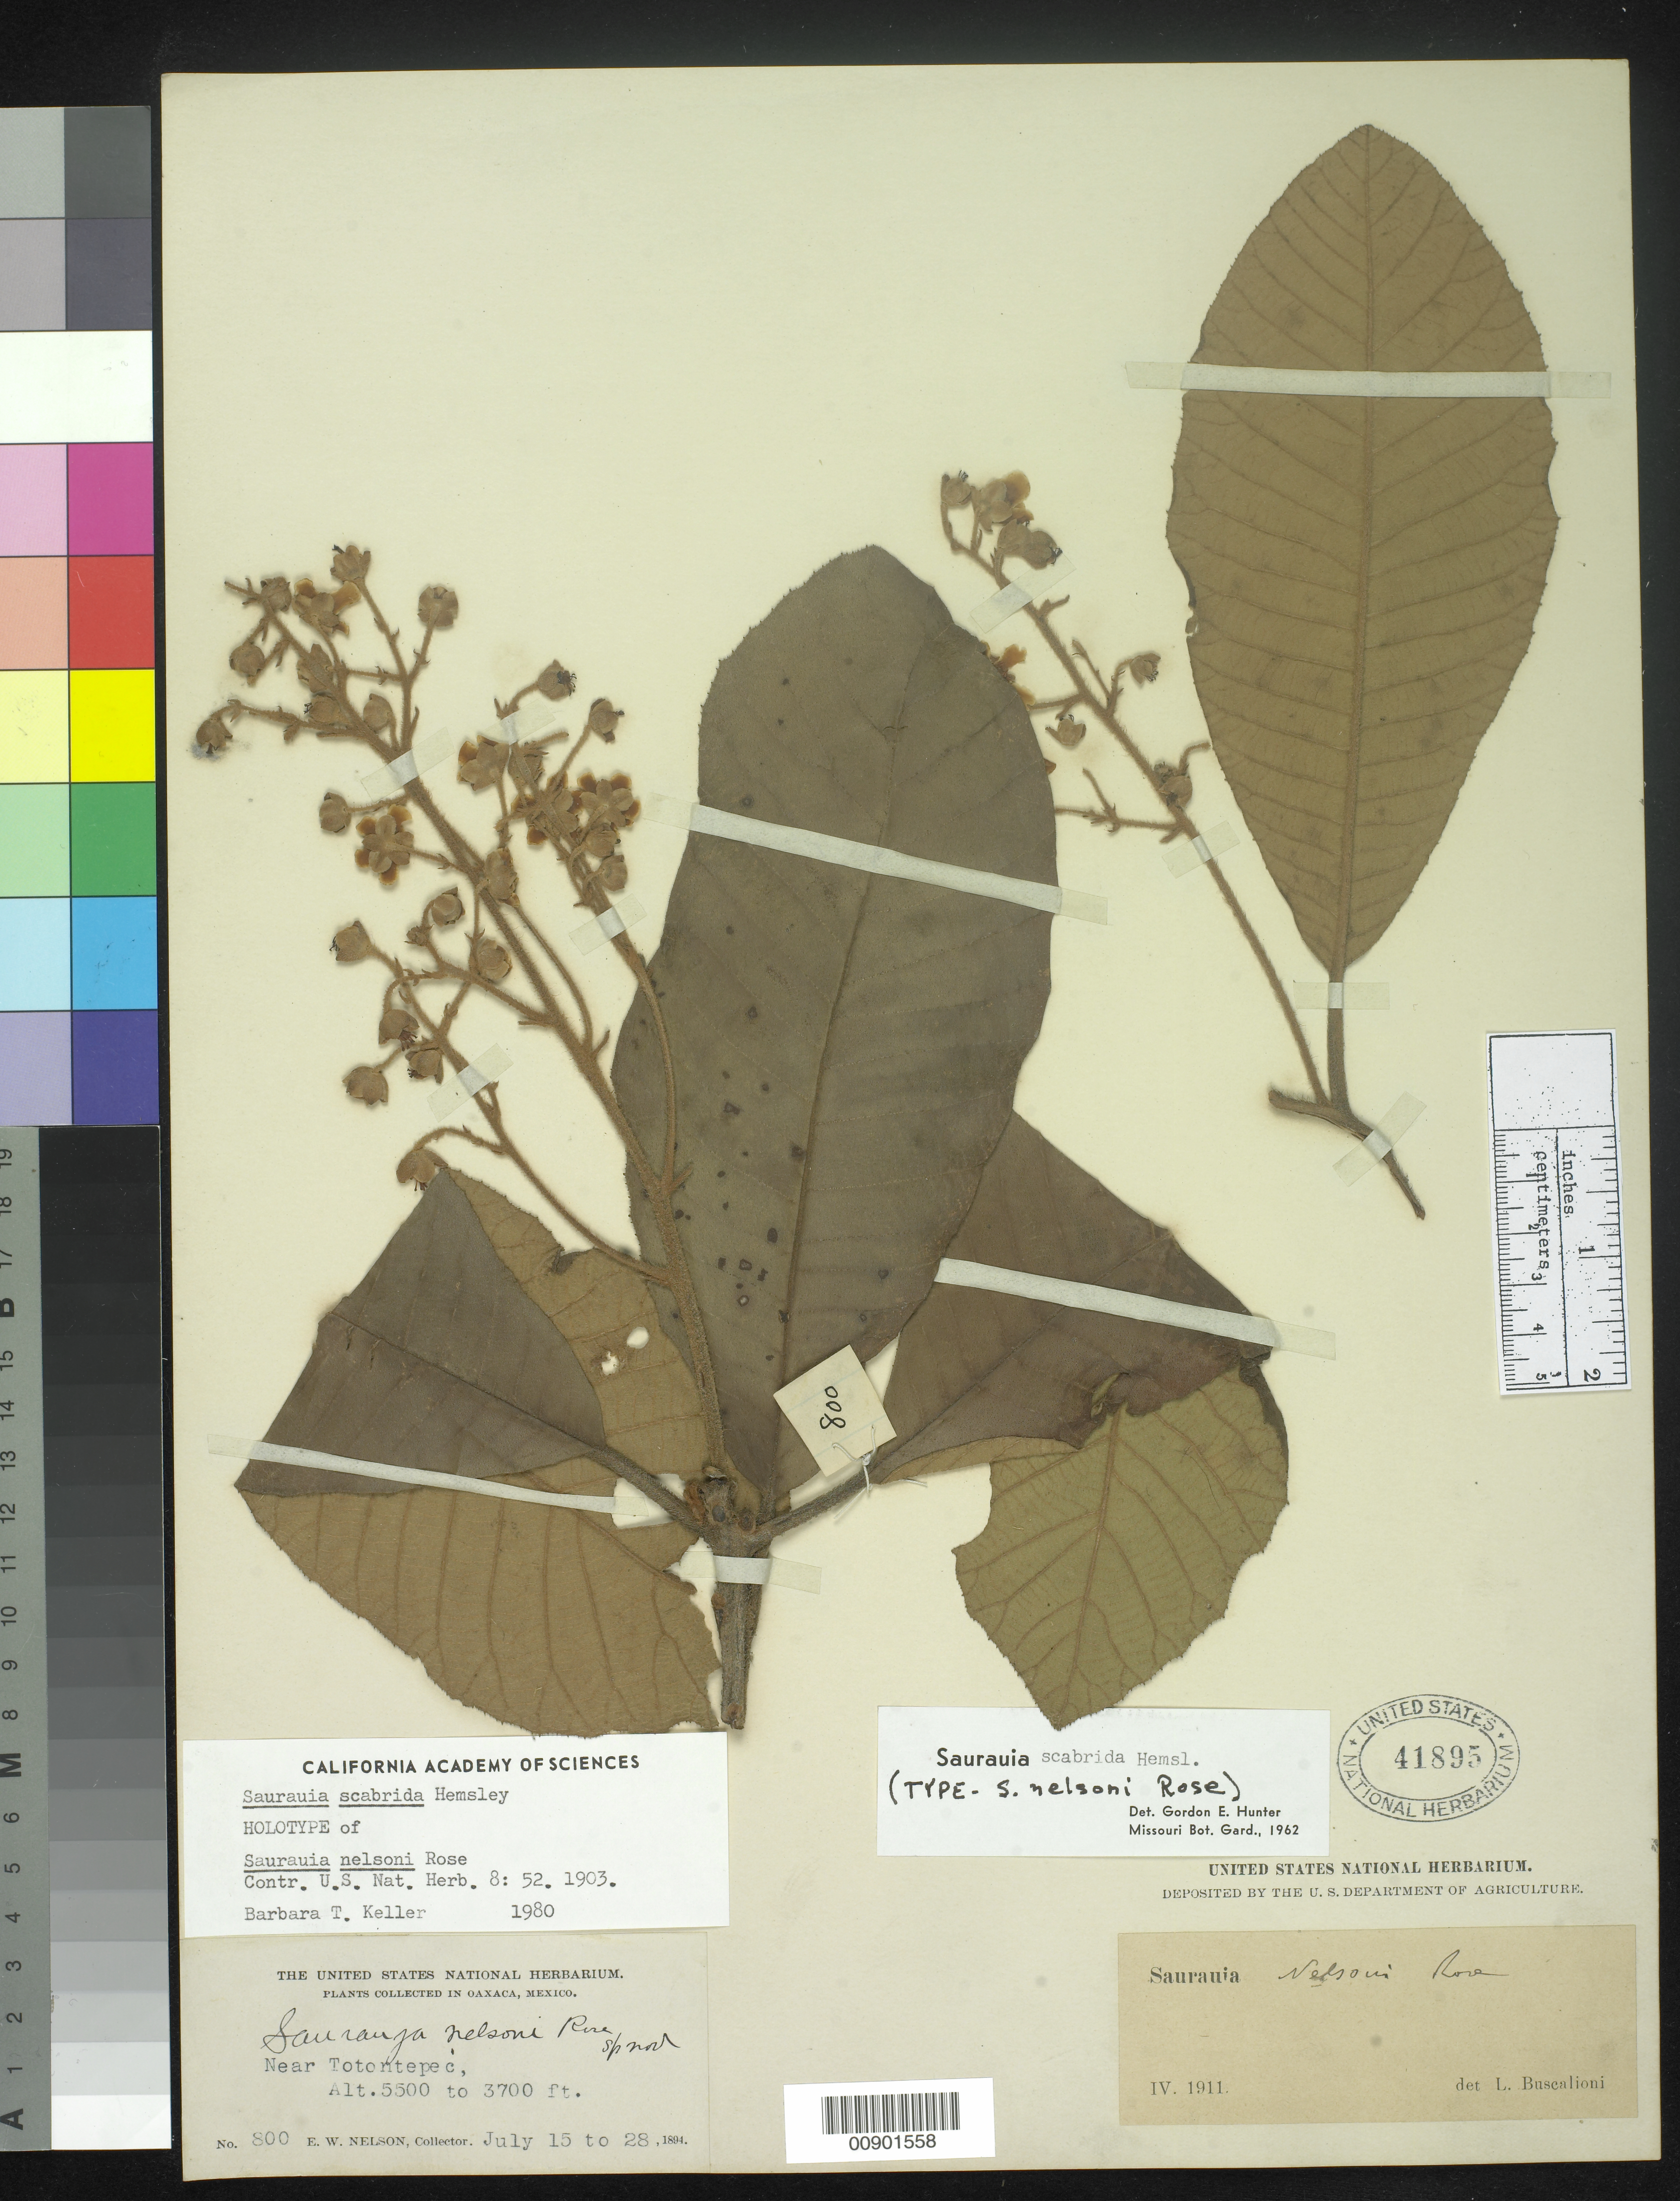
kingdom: Plantae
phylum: Tracheophyta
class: Magnoliopsida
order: Ericales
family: Actinidiaceae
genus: Saurauia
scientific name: Saurauia nelsonii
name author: Rose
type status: Holotype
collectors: E. W. Nelson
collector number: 808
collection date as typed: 15 Jul 1894 to 28 Jul 1894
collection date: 1894-07-15/1894-07-28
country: Mexico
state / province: Oaxaca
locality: Near Totontepec.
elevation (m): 1122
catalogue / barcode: US 41895